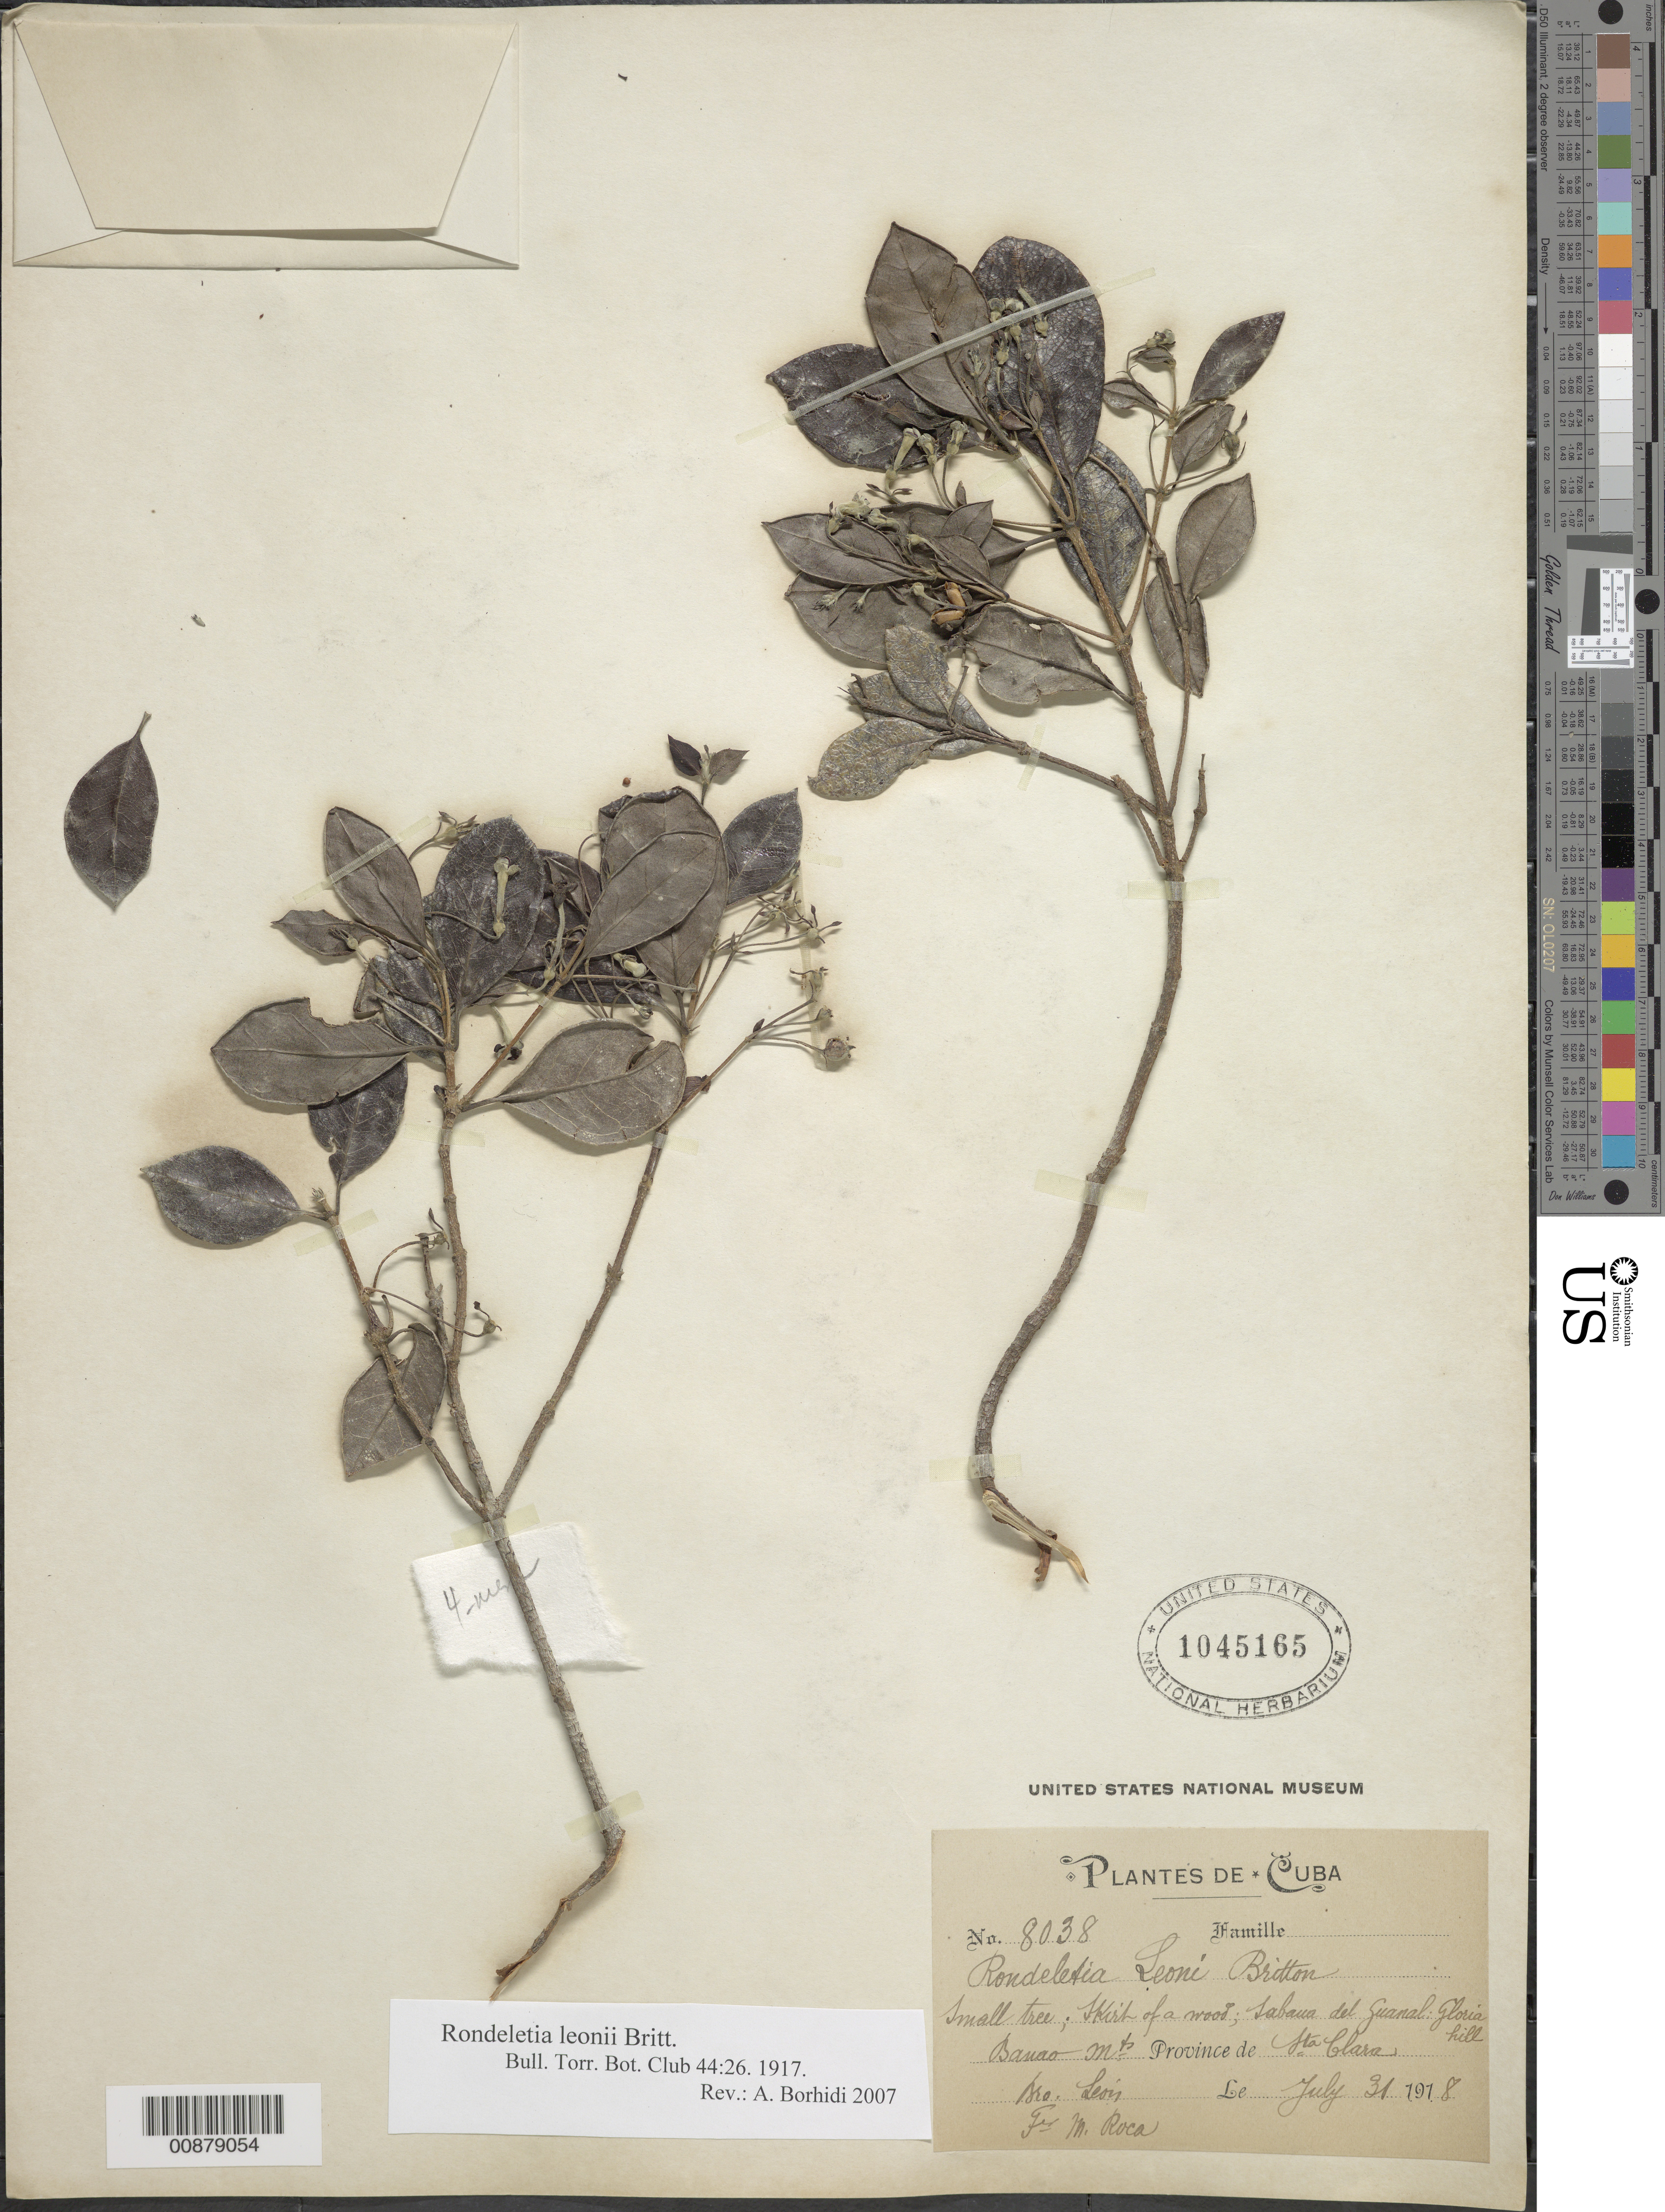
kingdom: Plantae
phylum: Tracheophyta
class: Magnoliopsida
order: Gentianales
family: Rubiaceae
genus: Rondeletia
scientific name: Rondeletia leonii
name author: Britton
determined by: Borhidi, Attila L.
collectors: Bro. León & M. Roca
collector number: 8038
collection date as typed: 31 Jul 1918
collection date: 1918-07-31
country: Cuba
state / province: Santa Clara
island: Cuba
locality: Prov Las Villas; Sabana del Guanal, Gloria Hill, Banao Mts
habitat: Skirt of a wood.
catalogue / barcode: US 1045165